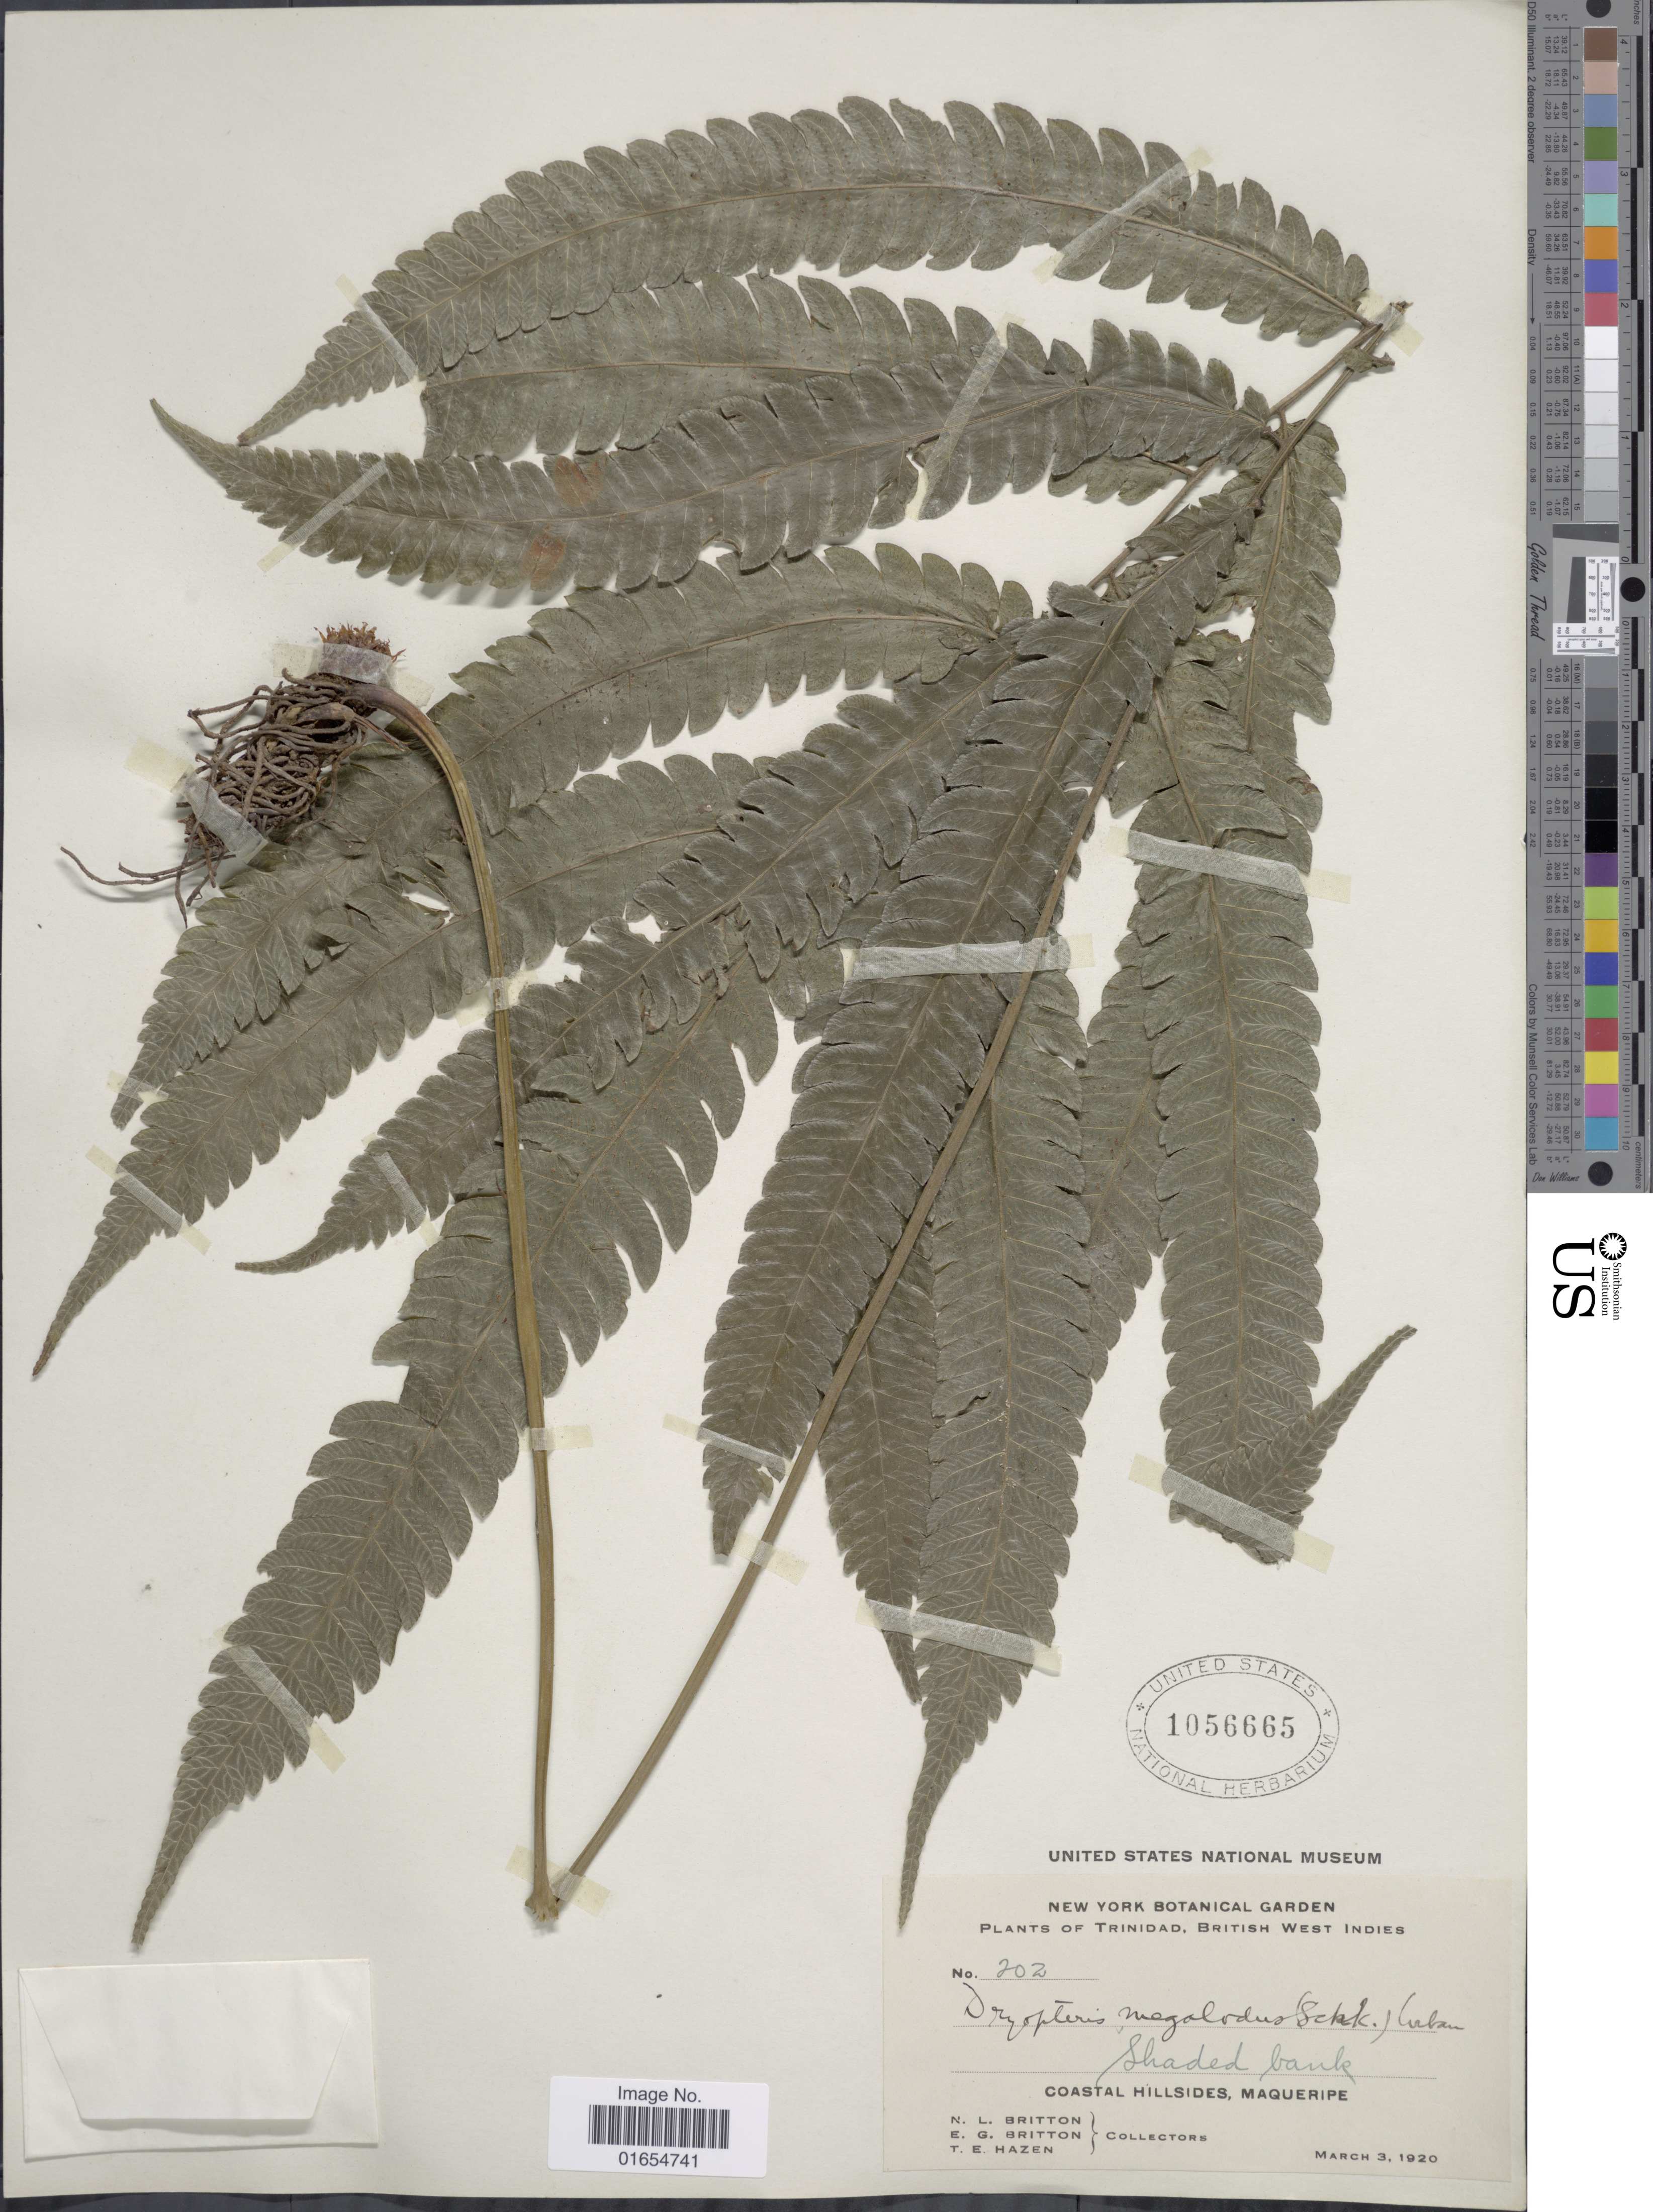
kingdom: Plantae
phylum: Tracheophyta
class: Polypodiopsida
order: Polypodiales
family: Thelypteridaceae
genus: Goniopteris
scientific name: Goniopteris pennata (Poir.) comb. nov., ined 2015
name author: (Poir.)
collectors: N. Britton, E. G. Britton & T. E. Hazen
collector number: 202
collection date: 1920-03-03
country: Trinidad and Tobago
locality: Trinidad, British West Indies, Coastal Hillsides, Maqueripe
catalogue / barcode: US 1056665